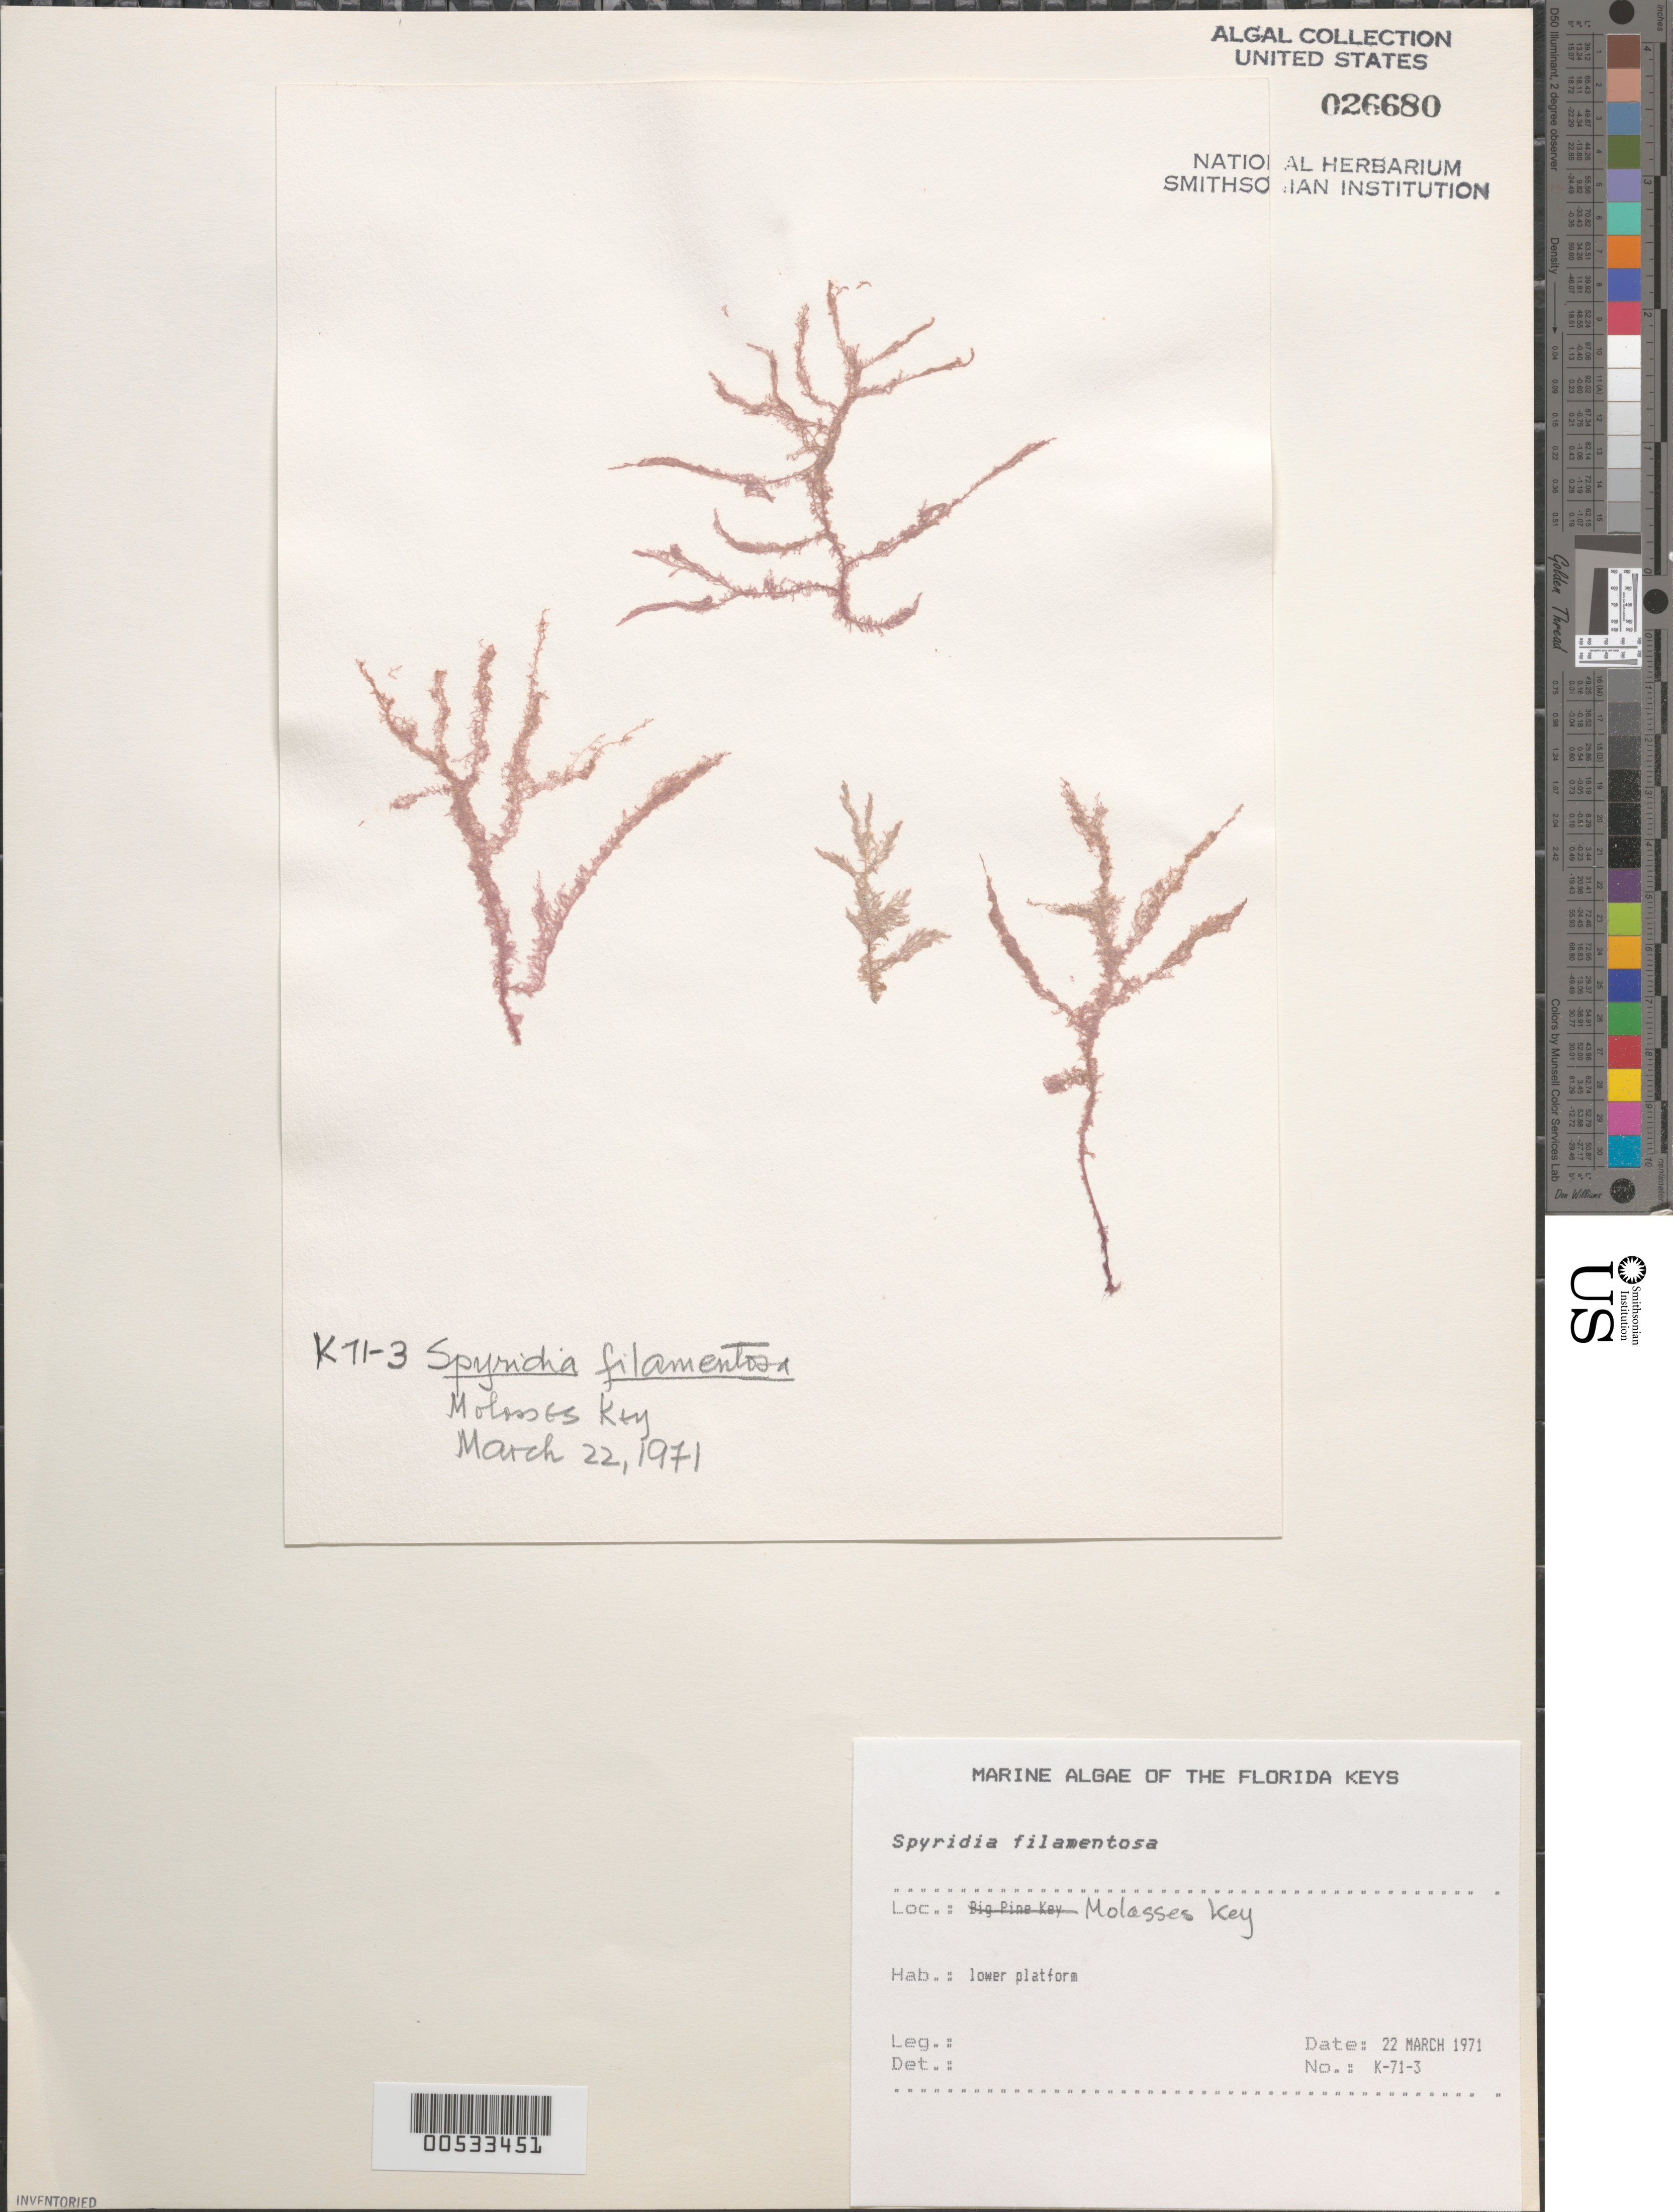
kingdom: Plantae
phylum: Rhodophyta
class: Florideophyceae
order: Ceramiales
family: Spyridiaceae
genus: Spyridia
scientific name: Spyridia filamentosa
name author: (Wulfen) Harv.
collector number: K-71-3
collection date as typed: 22 Mar 1971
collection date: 1971-03-22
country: United States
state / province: Florida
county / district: Monroe County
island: Molasses Key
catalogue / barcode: US 26680